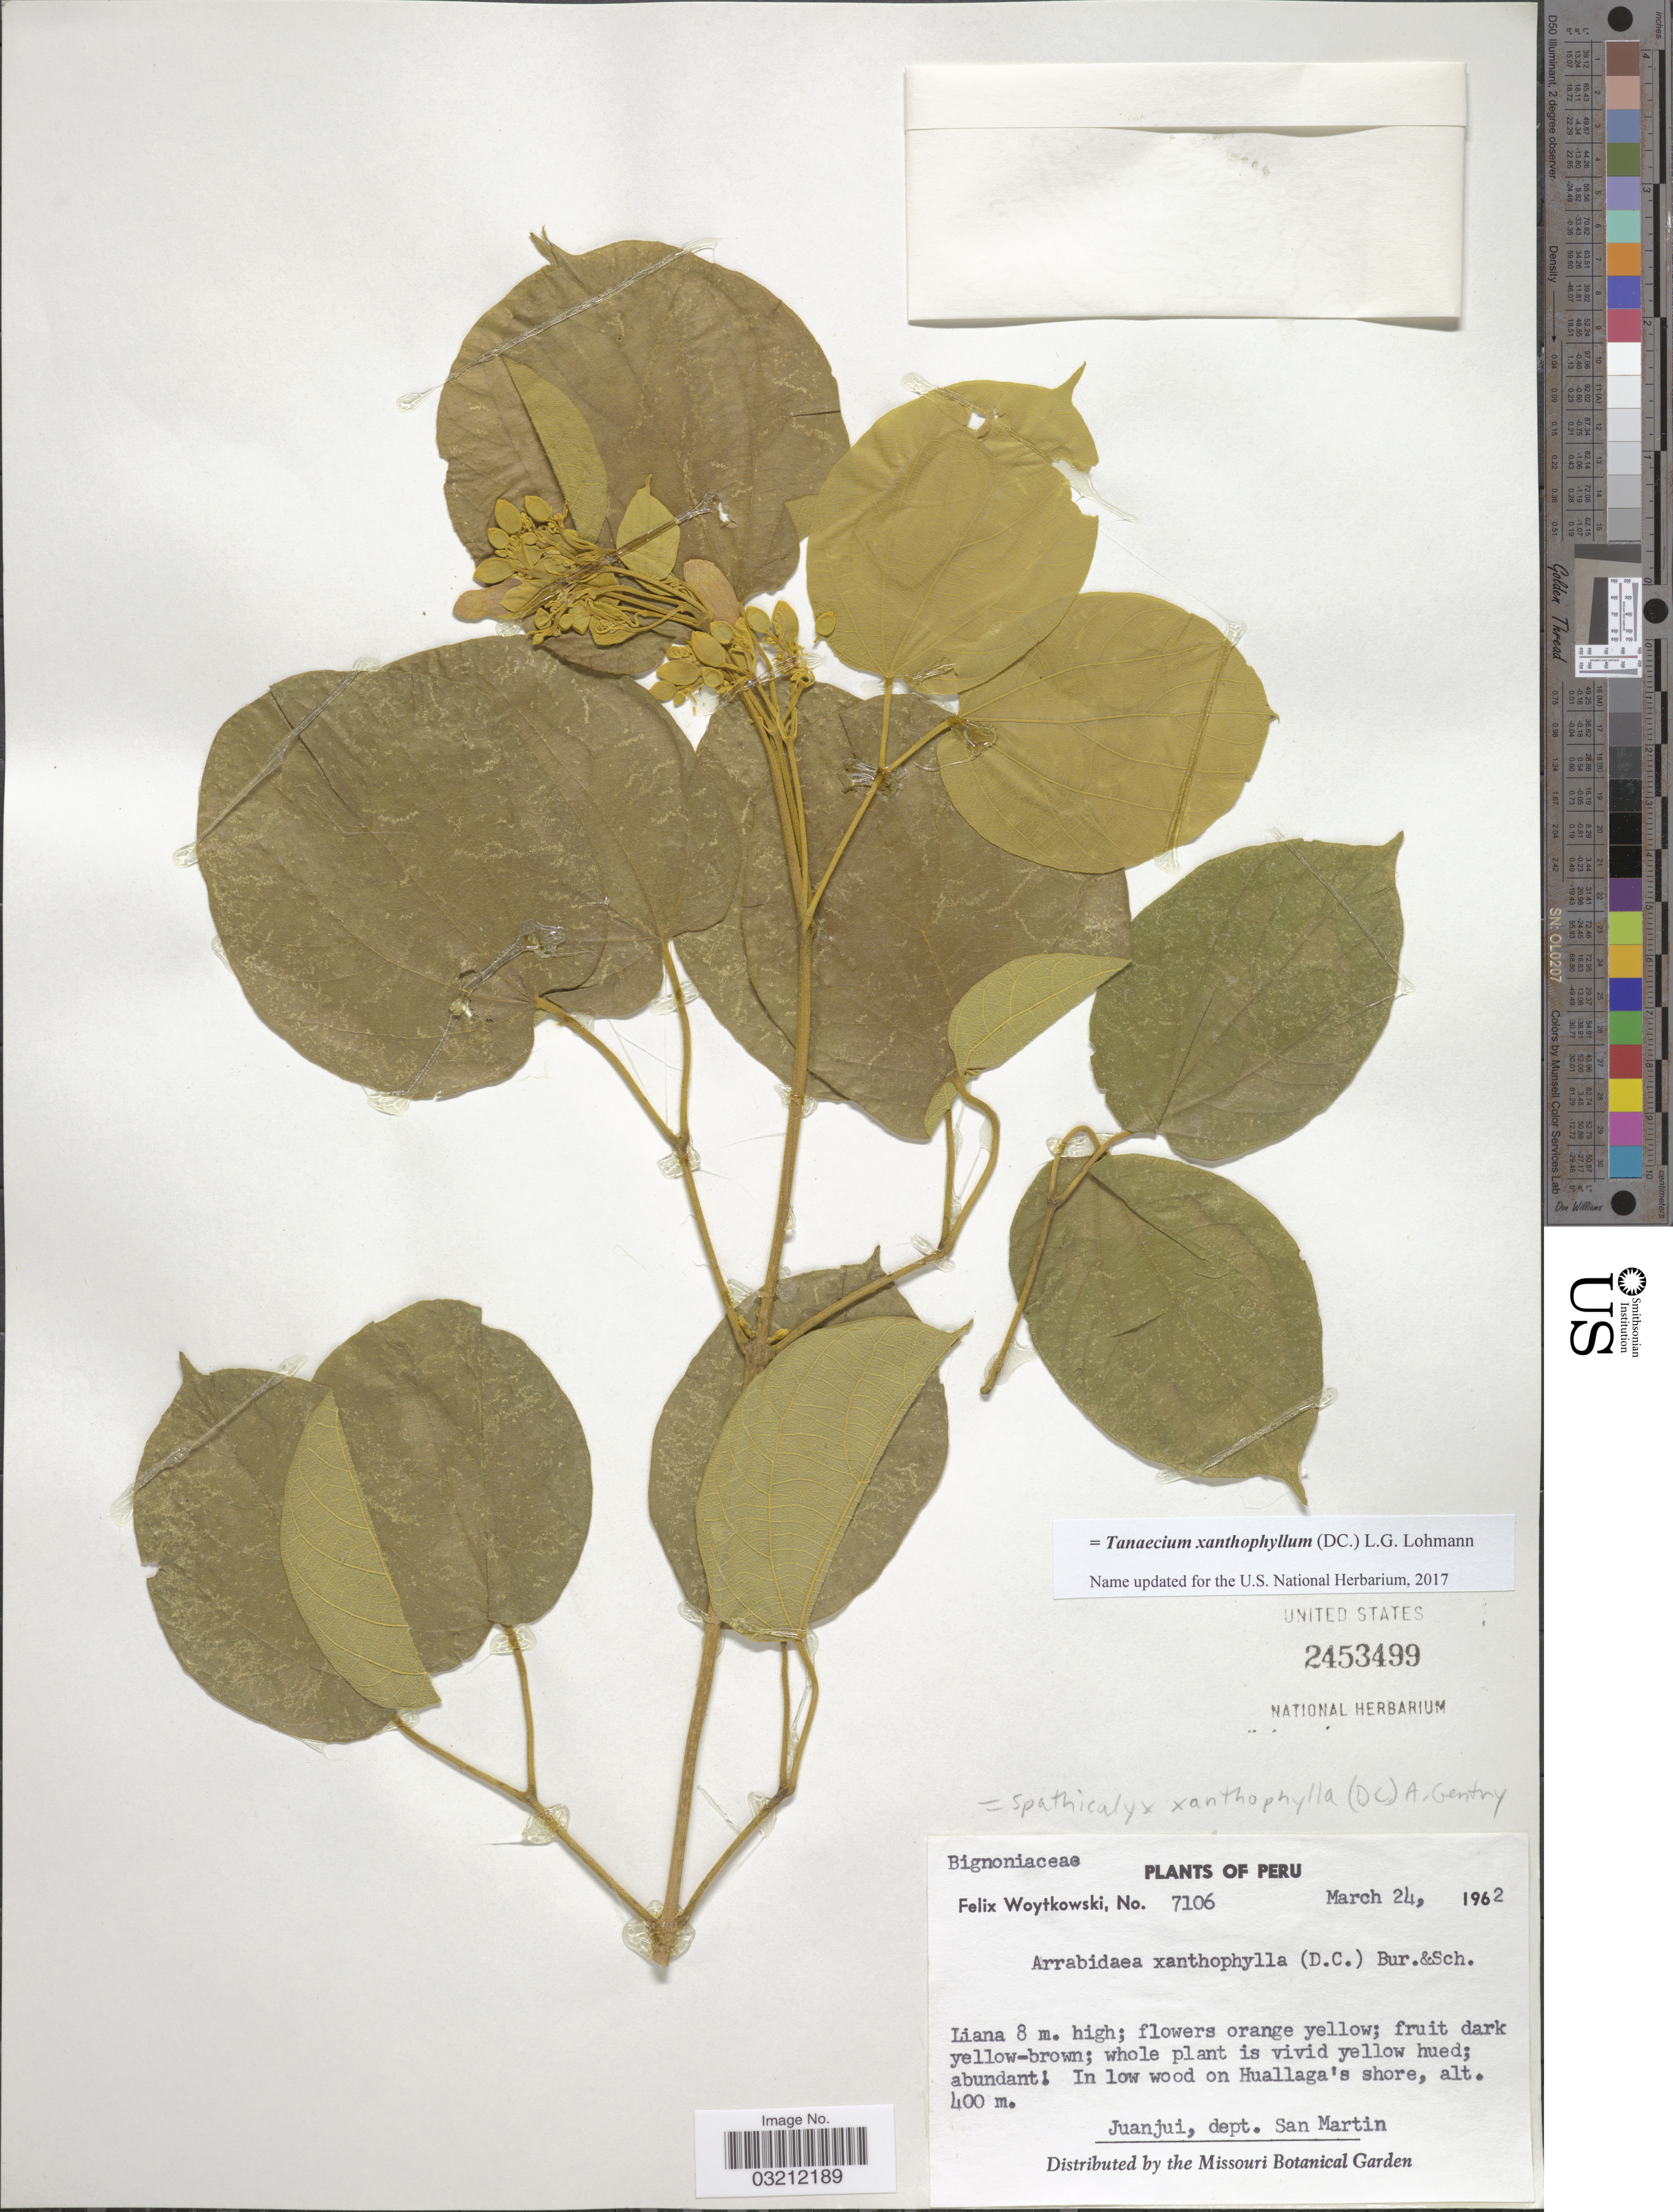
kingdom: Plantae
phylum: Tracheophyta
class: Magnoliopsida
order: Lamiales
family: Bignoniaceae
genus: Tanaecium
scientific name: Tanaecium xanthophyllum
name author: (DC.) L.G. Lohmann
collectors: F. Woytkowski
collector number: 7106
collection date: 1962-03-24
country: Peru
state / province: San Martín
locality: In low wood on Huallaga's shore. Juanjui, dept. San Martin.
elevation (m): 400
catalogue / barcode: US 2453499